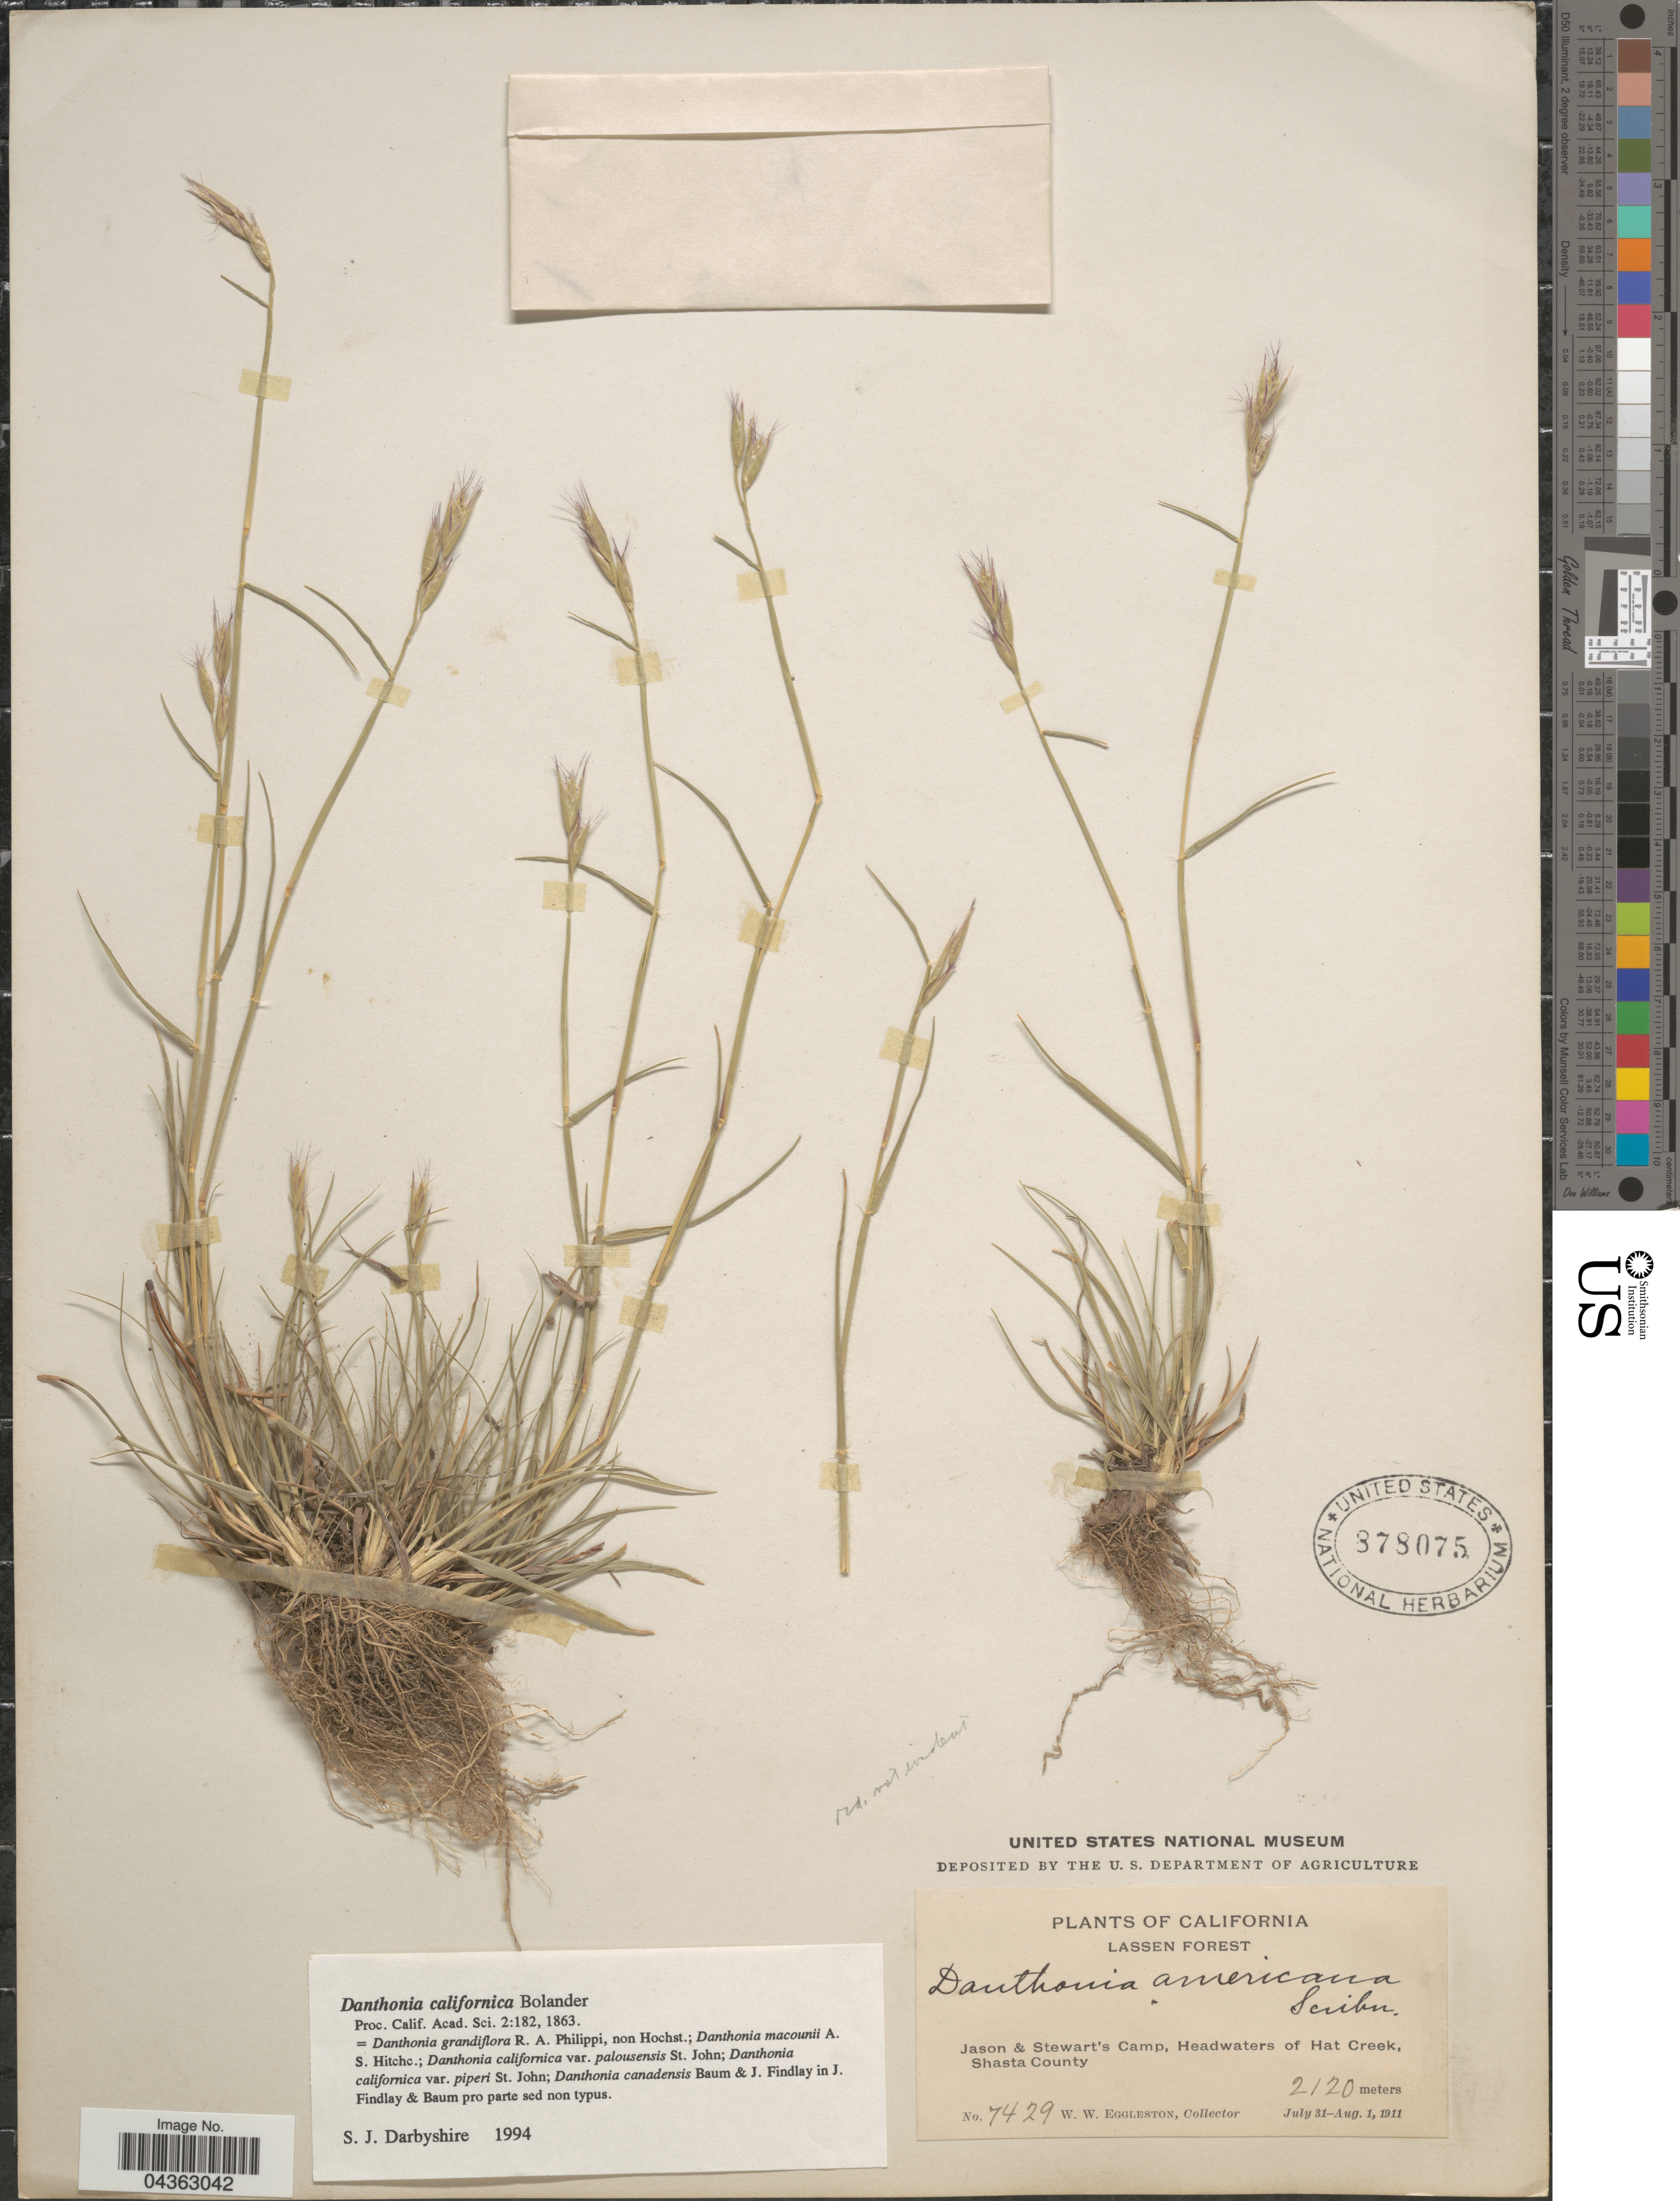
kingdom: Plantae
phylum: Tracheophyta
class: Liliopsida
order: Poales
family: Poaceae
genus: Danthonia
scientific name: Danthonia californica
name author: Bol.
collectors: W. W. Eggleston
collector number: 7429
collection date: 1911-07-31/1911-08-01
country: United States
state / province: California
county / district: Shasta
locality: Lassen Forest. Jason & Stewart's Camp, Headwaters of Hat Creek, Shasta County.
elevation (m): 2120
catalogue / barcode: US 878075